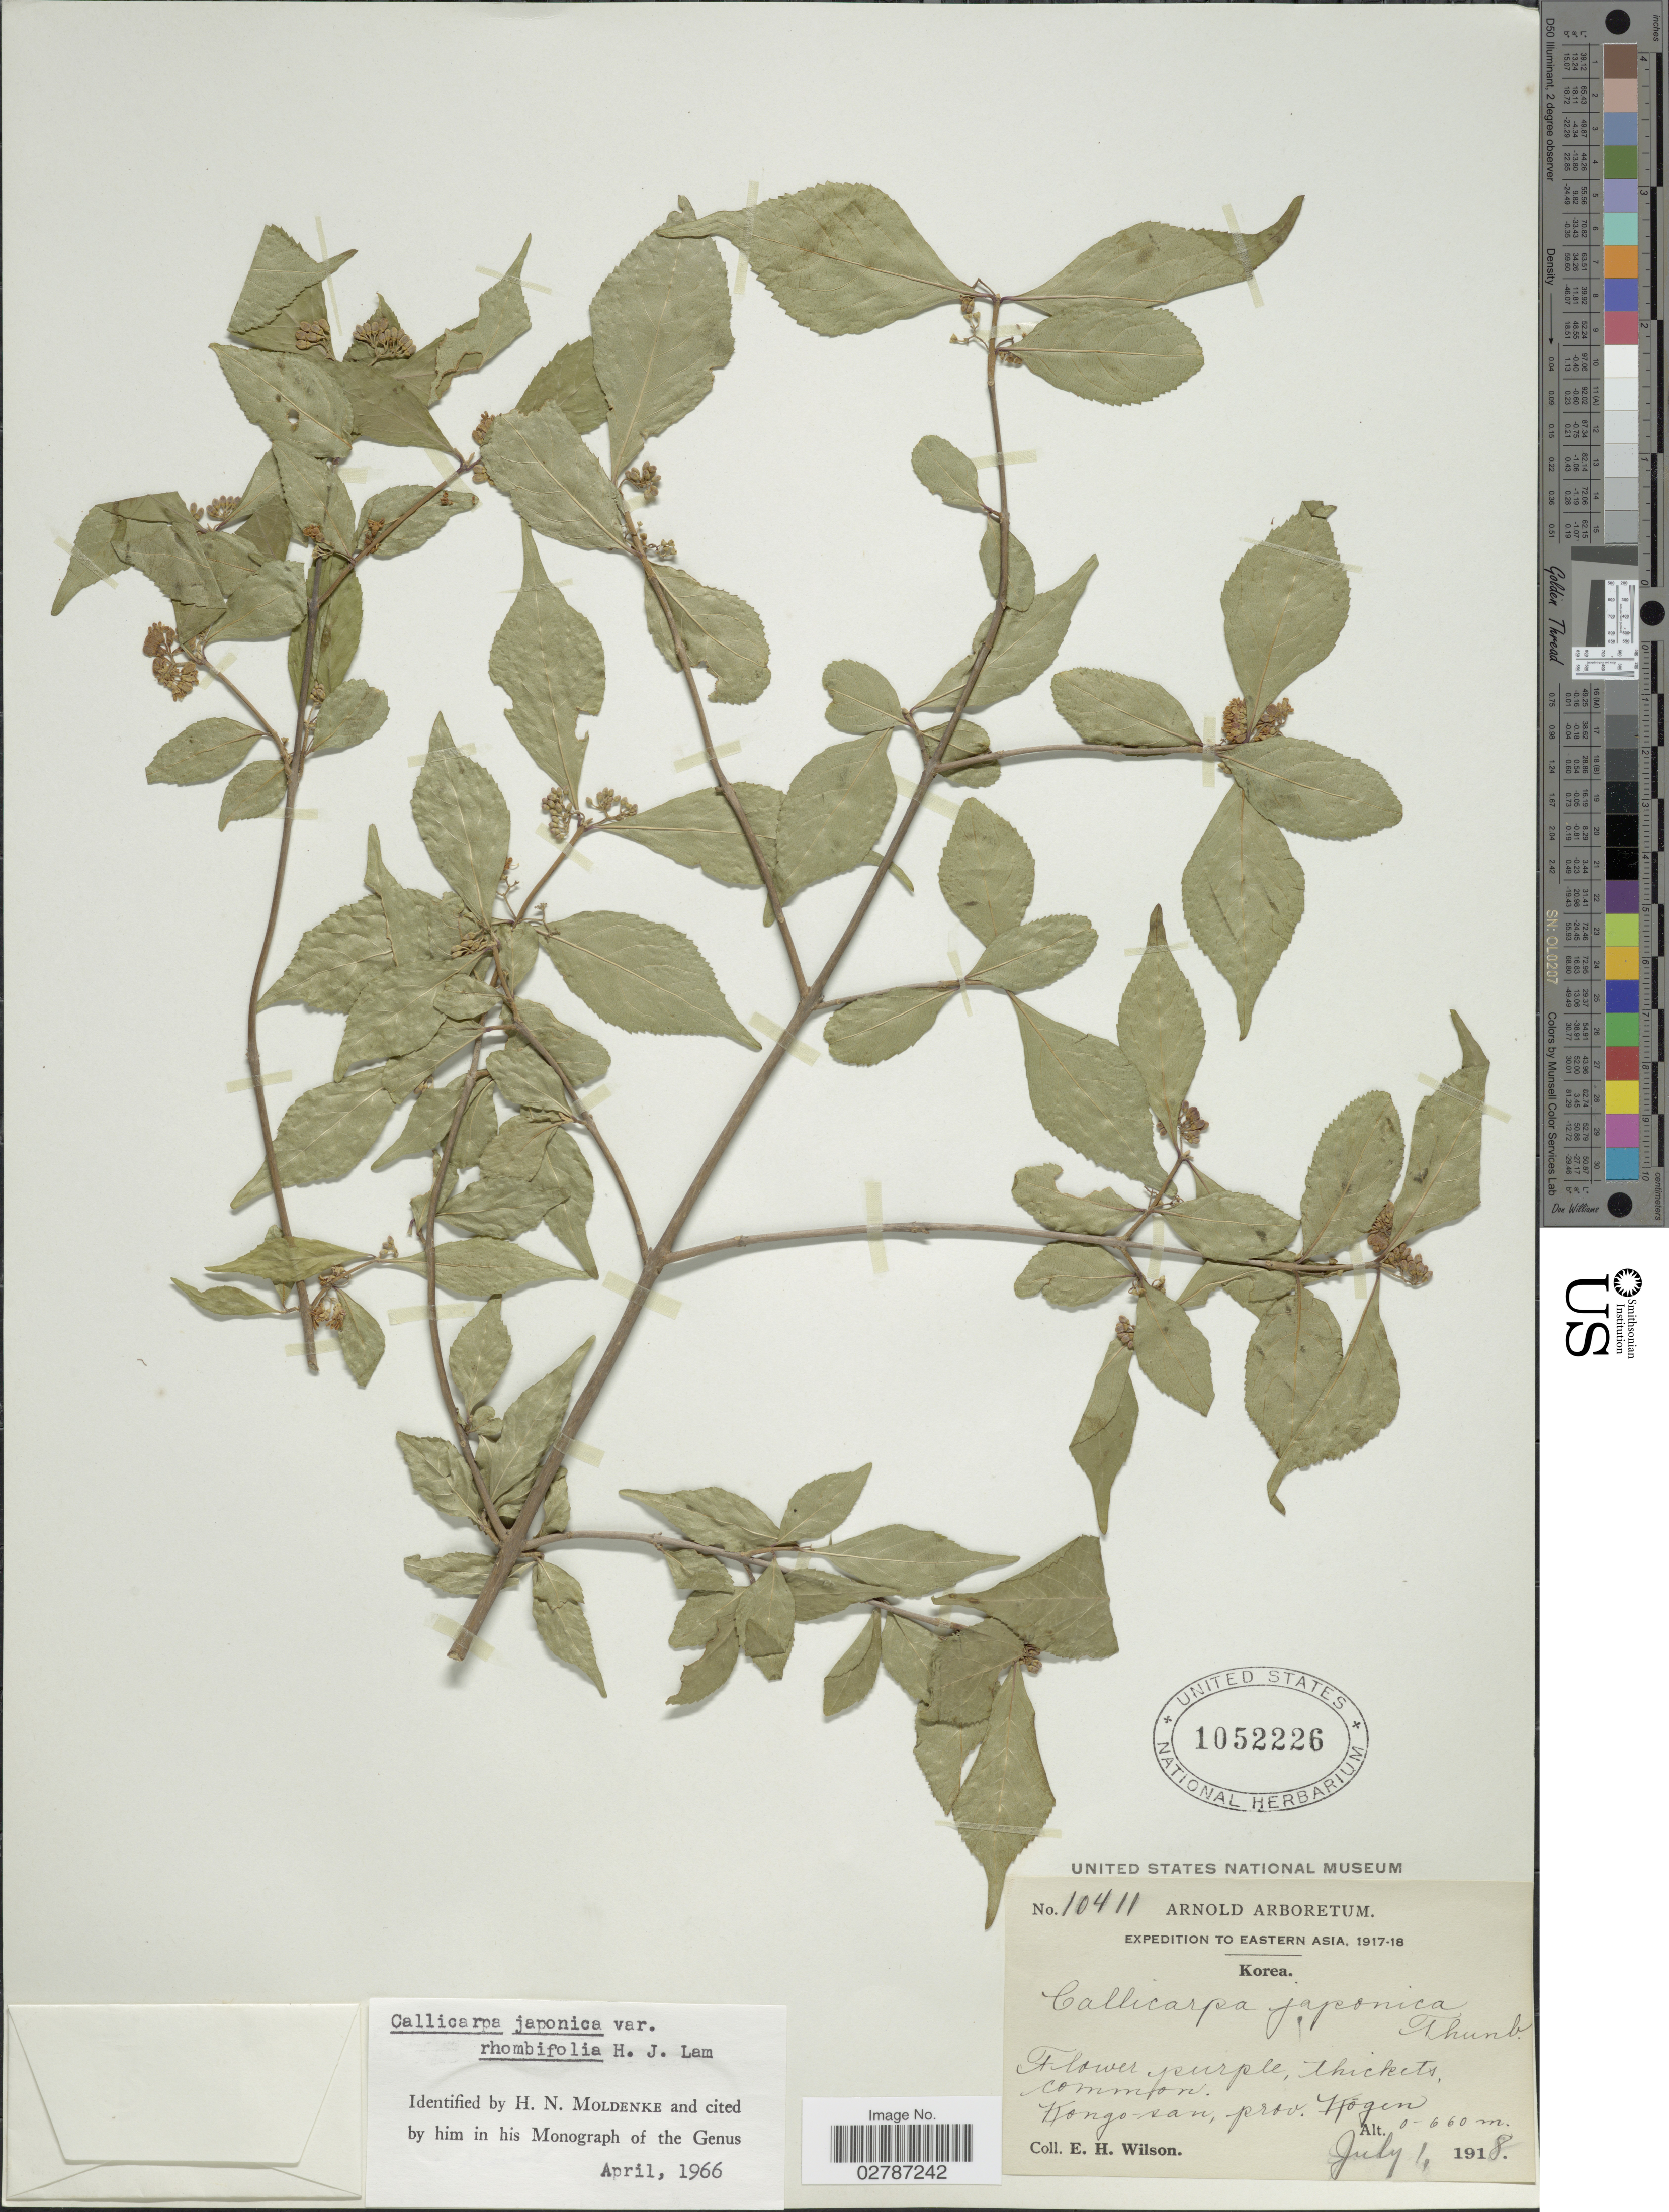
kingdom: Plantae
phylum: Tracheophyta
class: Magnoliopsida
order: Lamiales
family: Lamiaceae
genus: Callicarpa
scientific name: Callicarpa japonica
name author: Thunb.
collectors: E. Wilson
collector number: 10411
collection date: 1918-07-01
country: North Korea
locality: Eastern Asia. Kongo-san, prov. Kogen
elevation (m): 0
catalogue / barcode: US 1052226